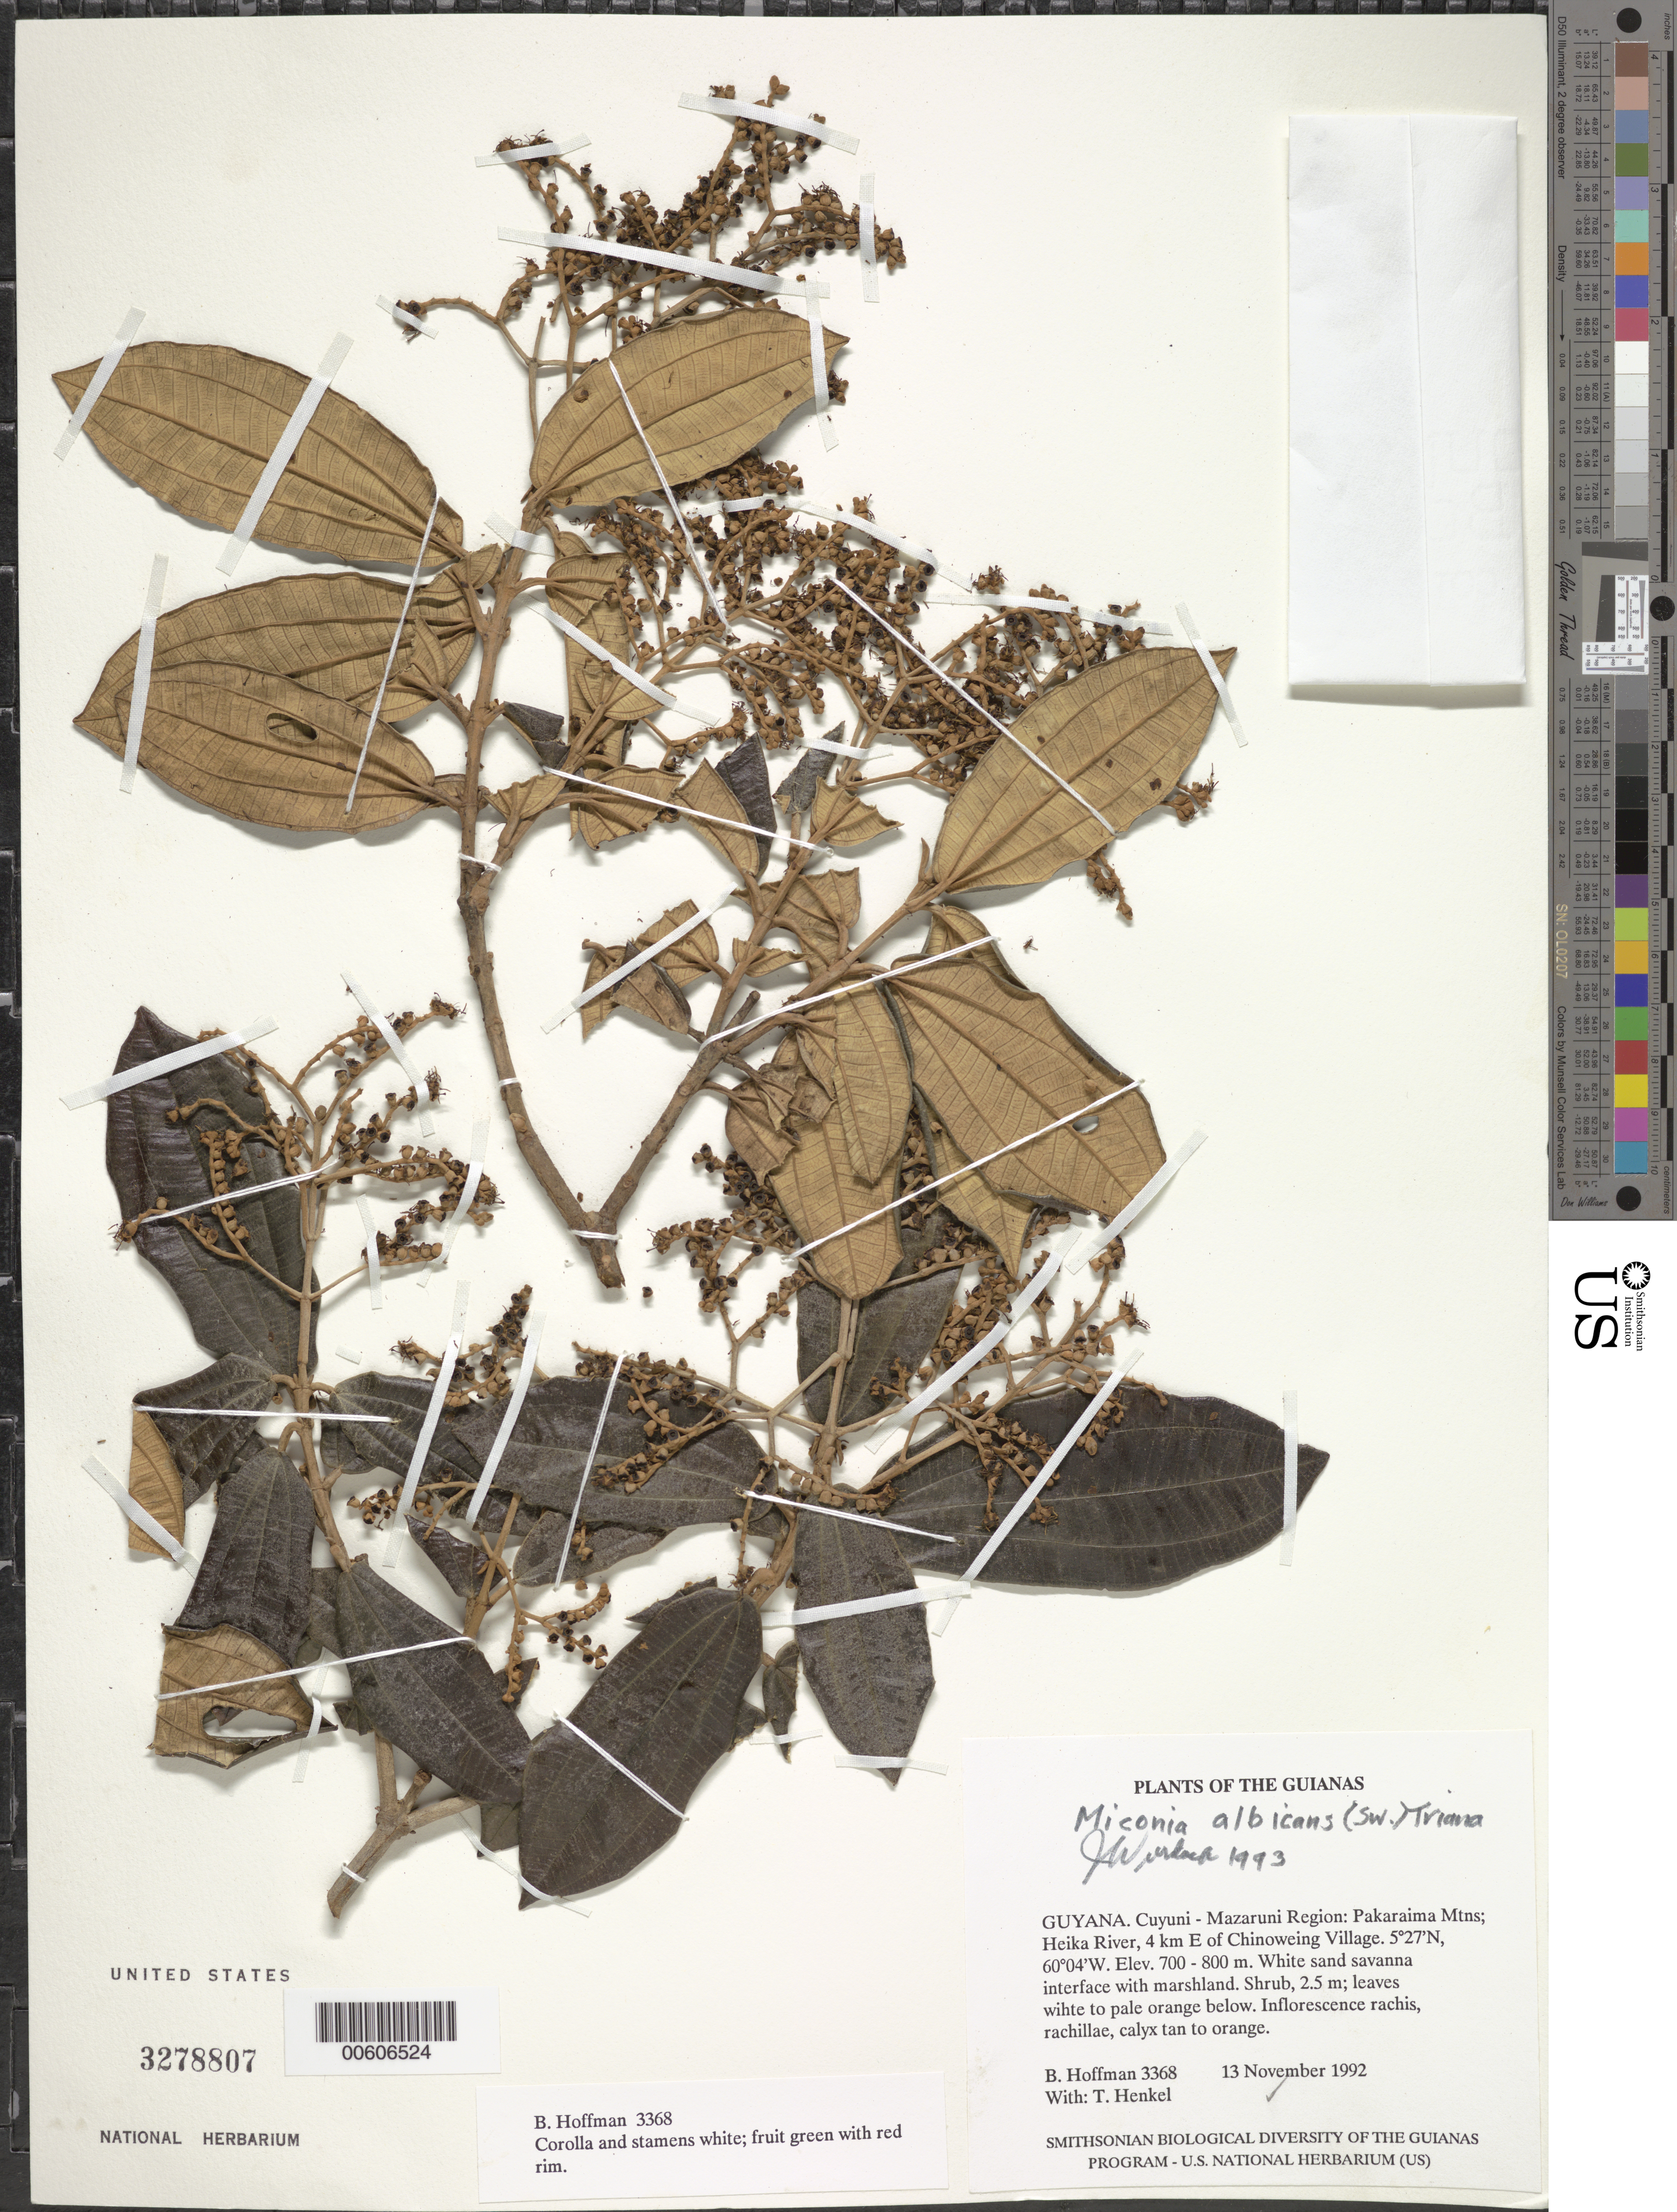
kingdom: Plantae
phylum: Tracheophyta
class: Magnoliopsida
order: Myrtales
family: Melastomataceae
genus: Miconia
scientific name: Miconia albicans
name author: (Sw.) Triana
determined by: Wurdack, John J., (US), US (UNITED STATES)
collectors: B. Hoffman & T. Henkel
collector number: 3368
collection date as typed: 13 November 1992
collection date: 1992-11-13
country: Guyana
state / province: Cuyuni-Mazaruni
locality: Pakaraima Mountains; Heika River, 4 km E of Chinoweing village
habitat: White sand savanna interface with marshland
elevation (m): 700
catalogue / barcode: US 3278807